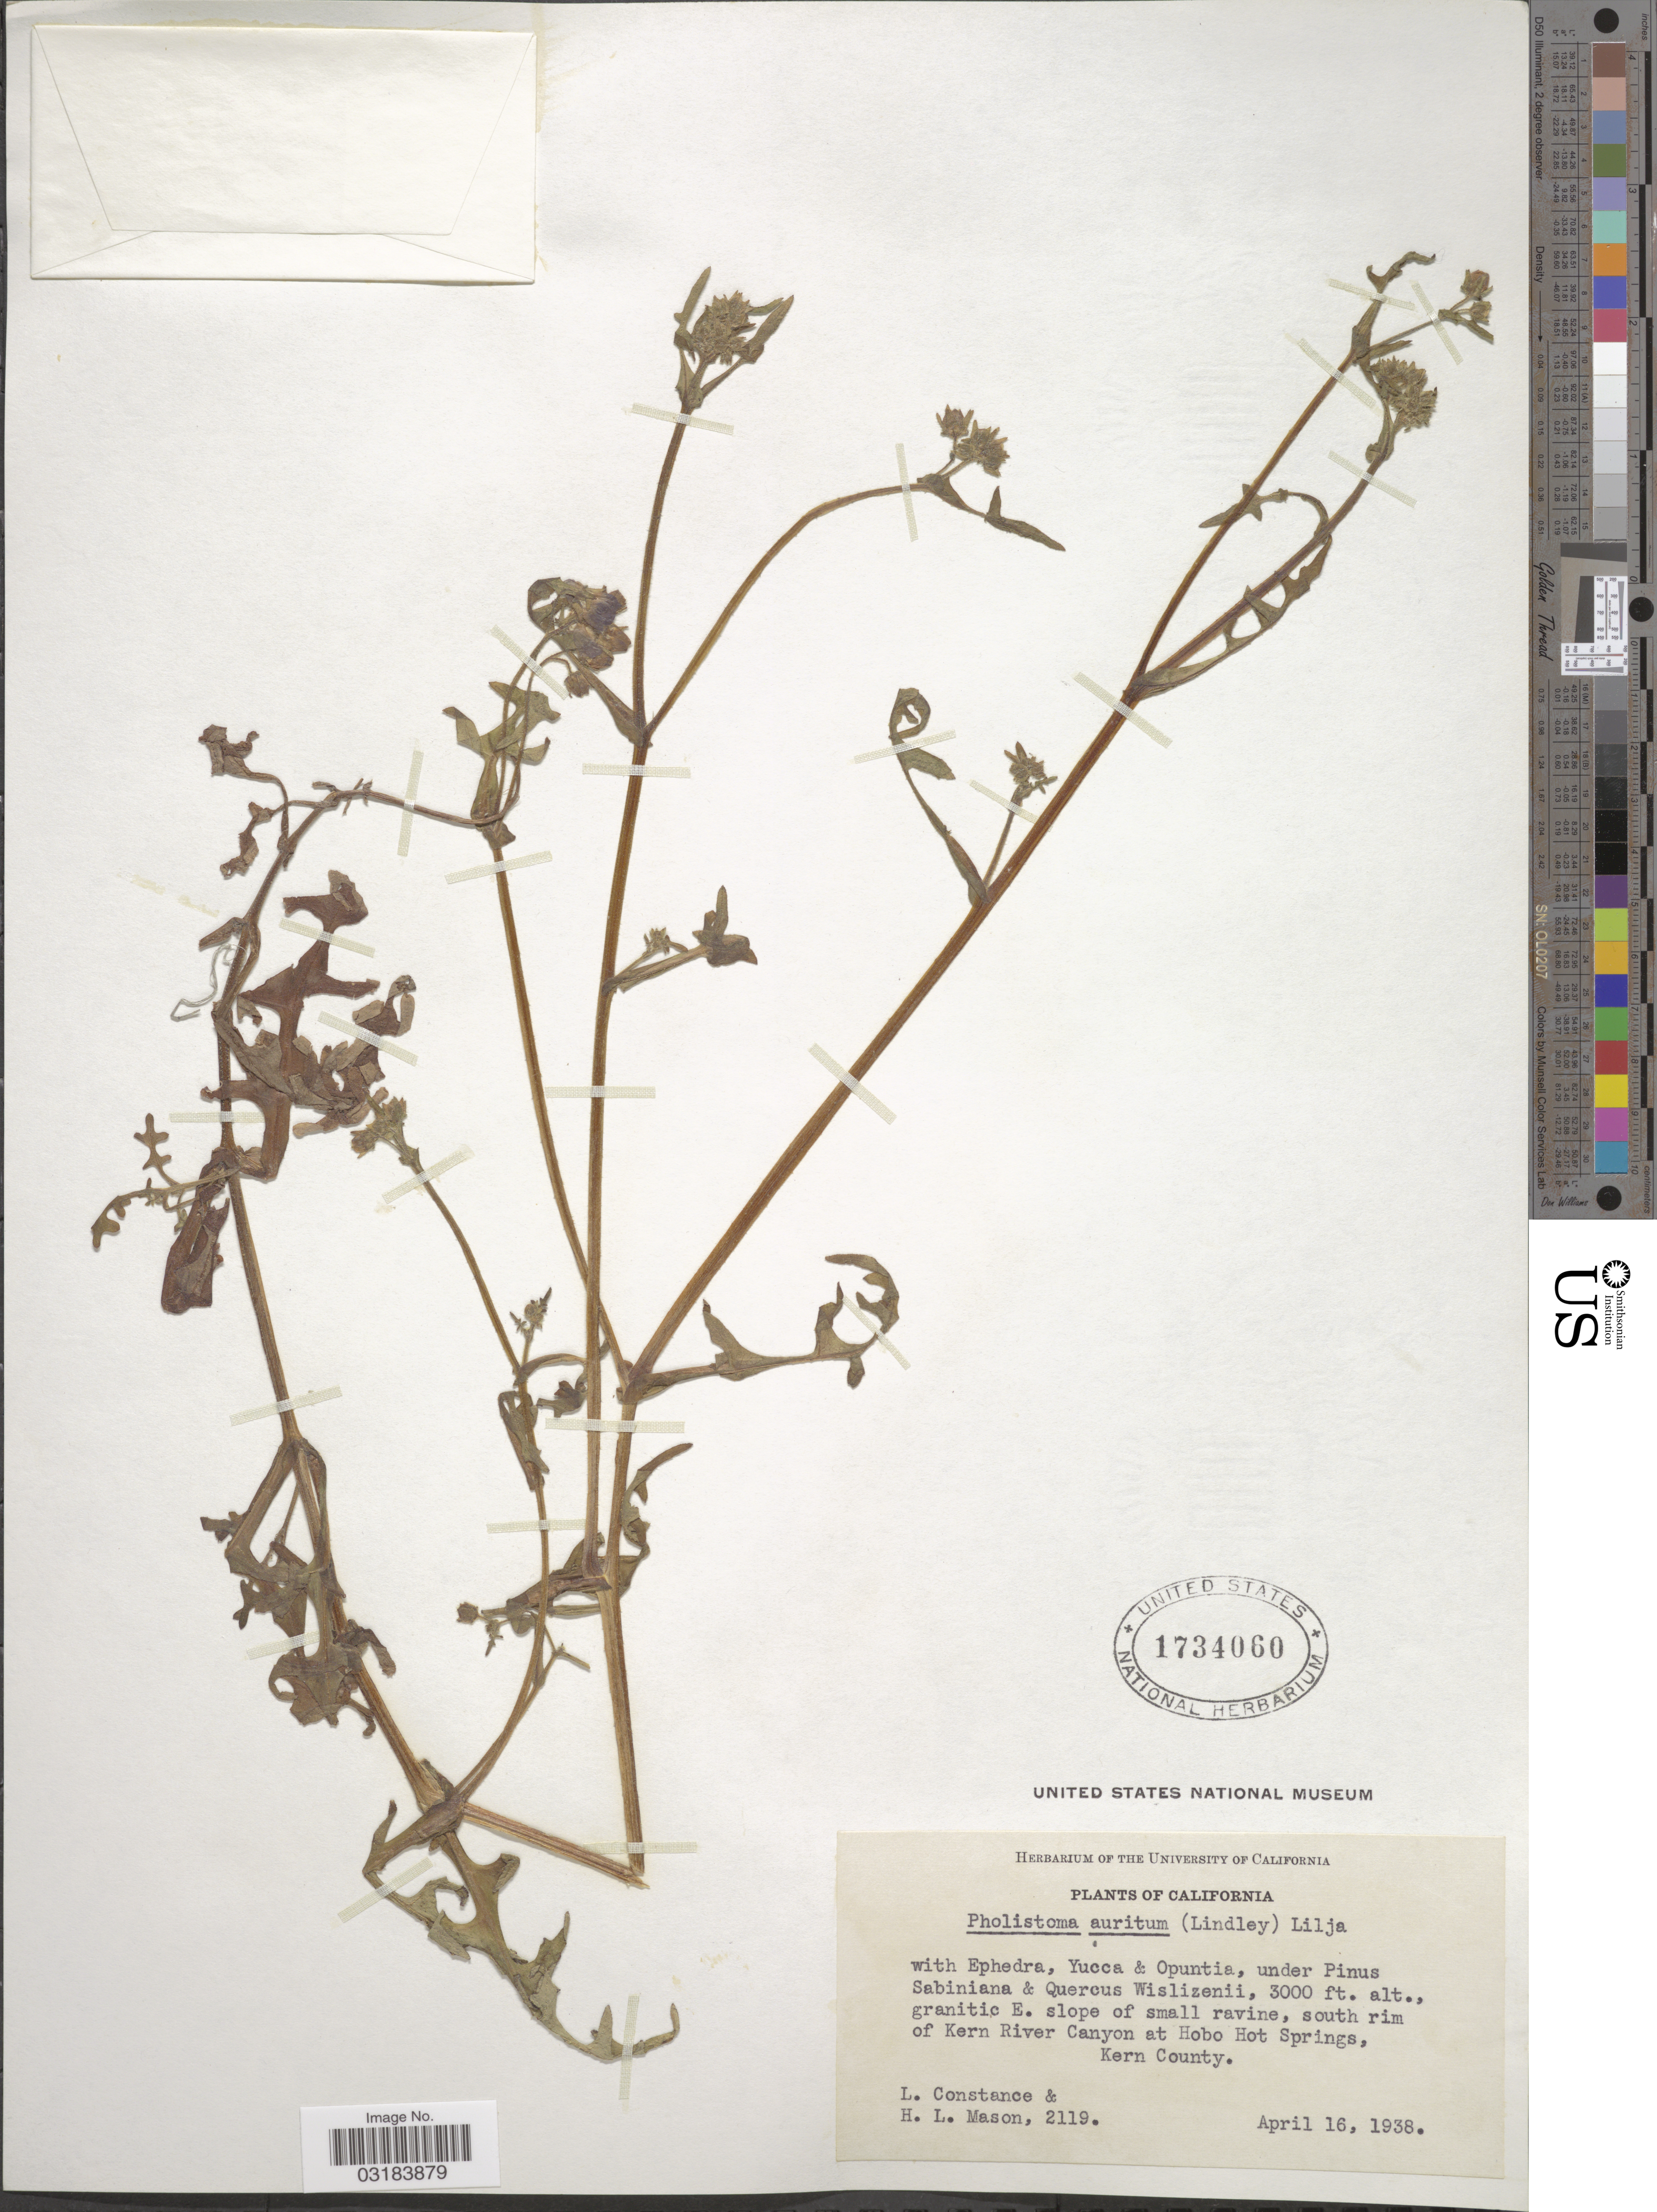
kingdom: Plantae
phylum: Tracheophyta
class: Magnoliopsida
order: Boraginales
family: Hydrophyllaceae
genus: Pholistoma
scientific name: Pholistoma auritum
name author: (Lindl.) Lilja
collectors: L. Constance & H. L. Mason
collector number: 2119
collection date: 1938-04-16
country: United States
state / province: California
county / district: Kern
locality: Granatic E. slope of small ravine, south rim of Kern River Canyon at Hobo Hot Springs, Kern County.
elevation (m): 914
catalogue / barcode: US 1734060